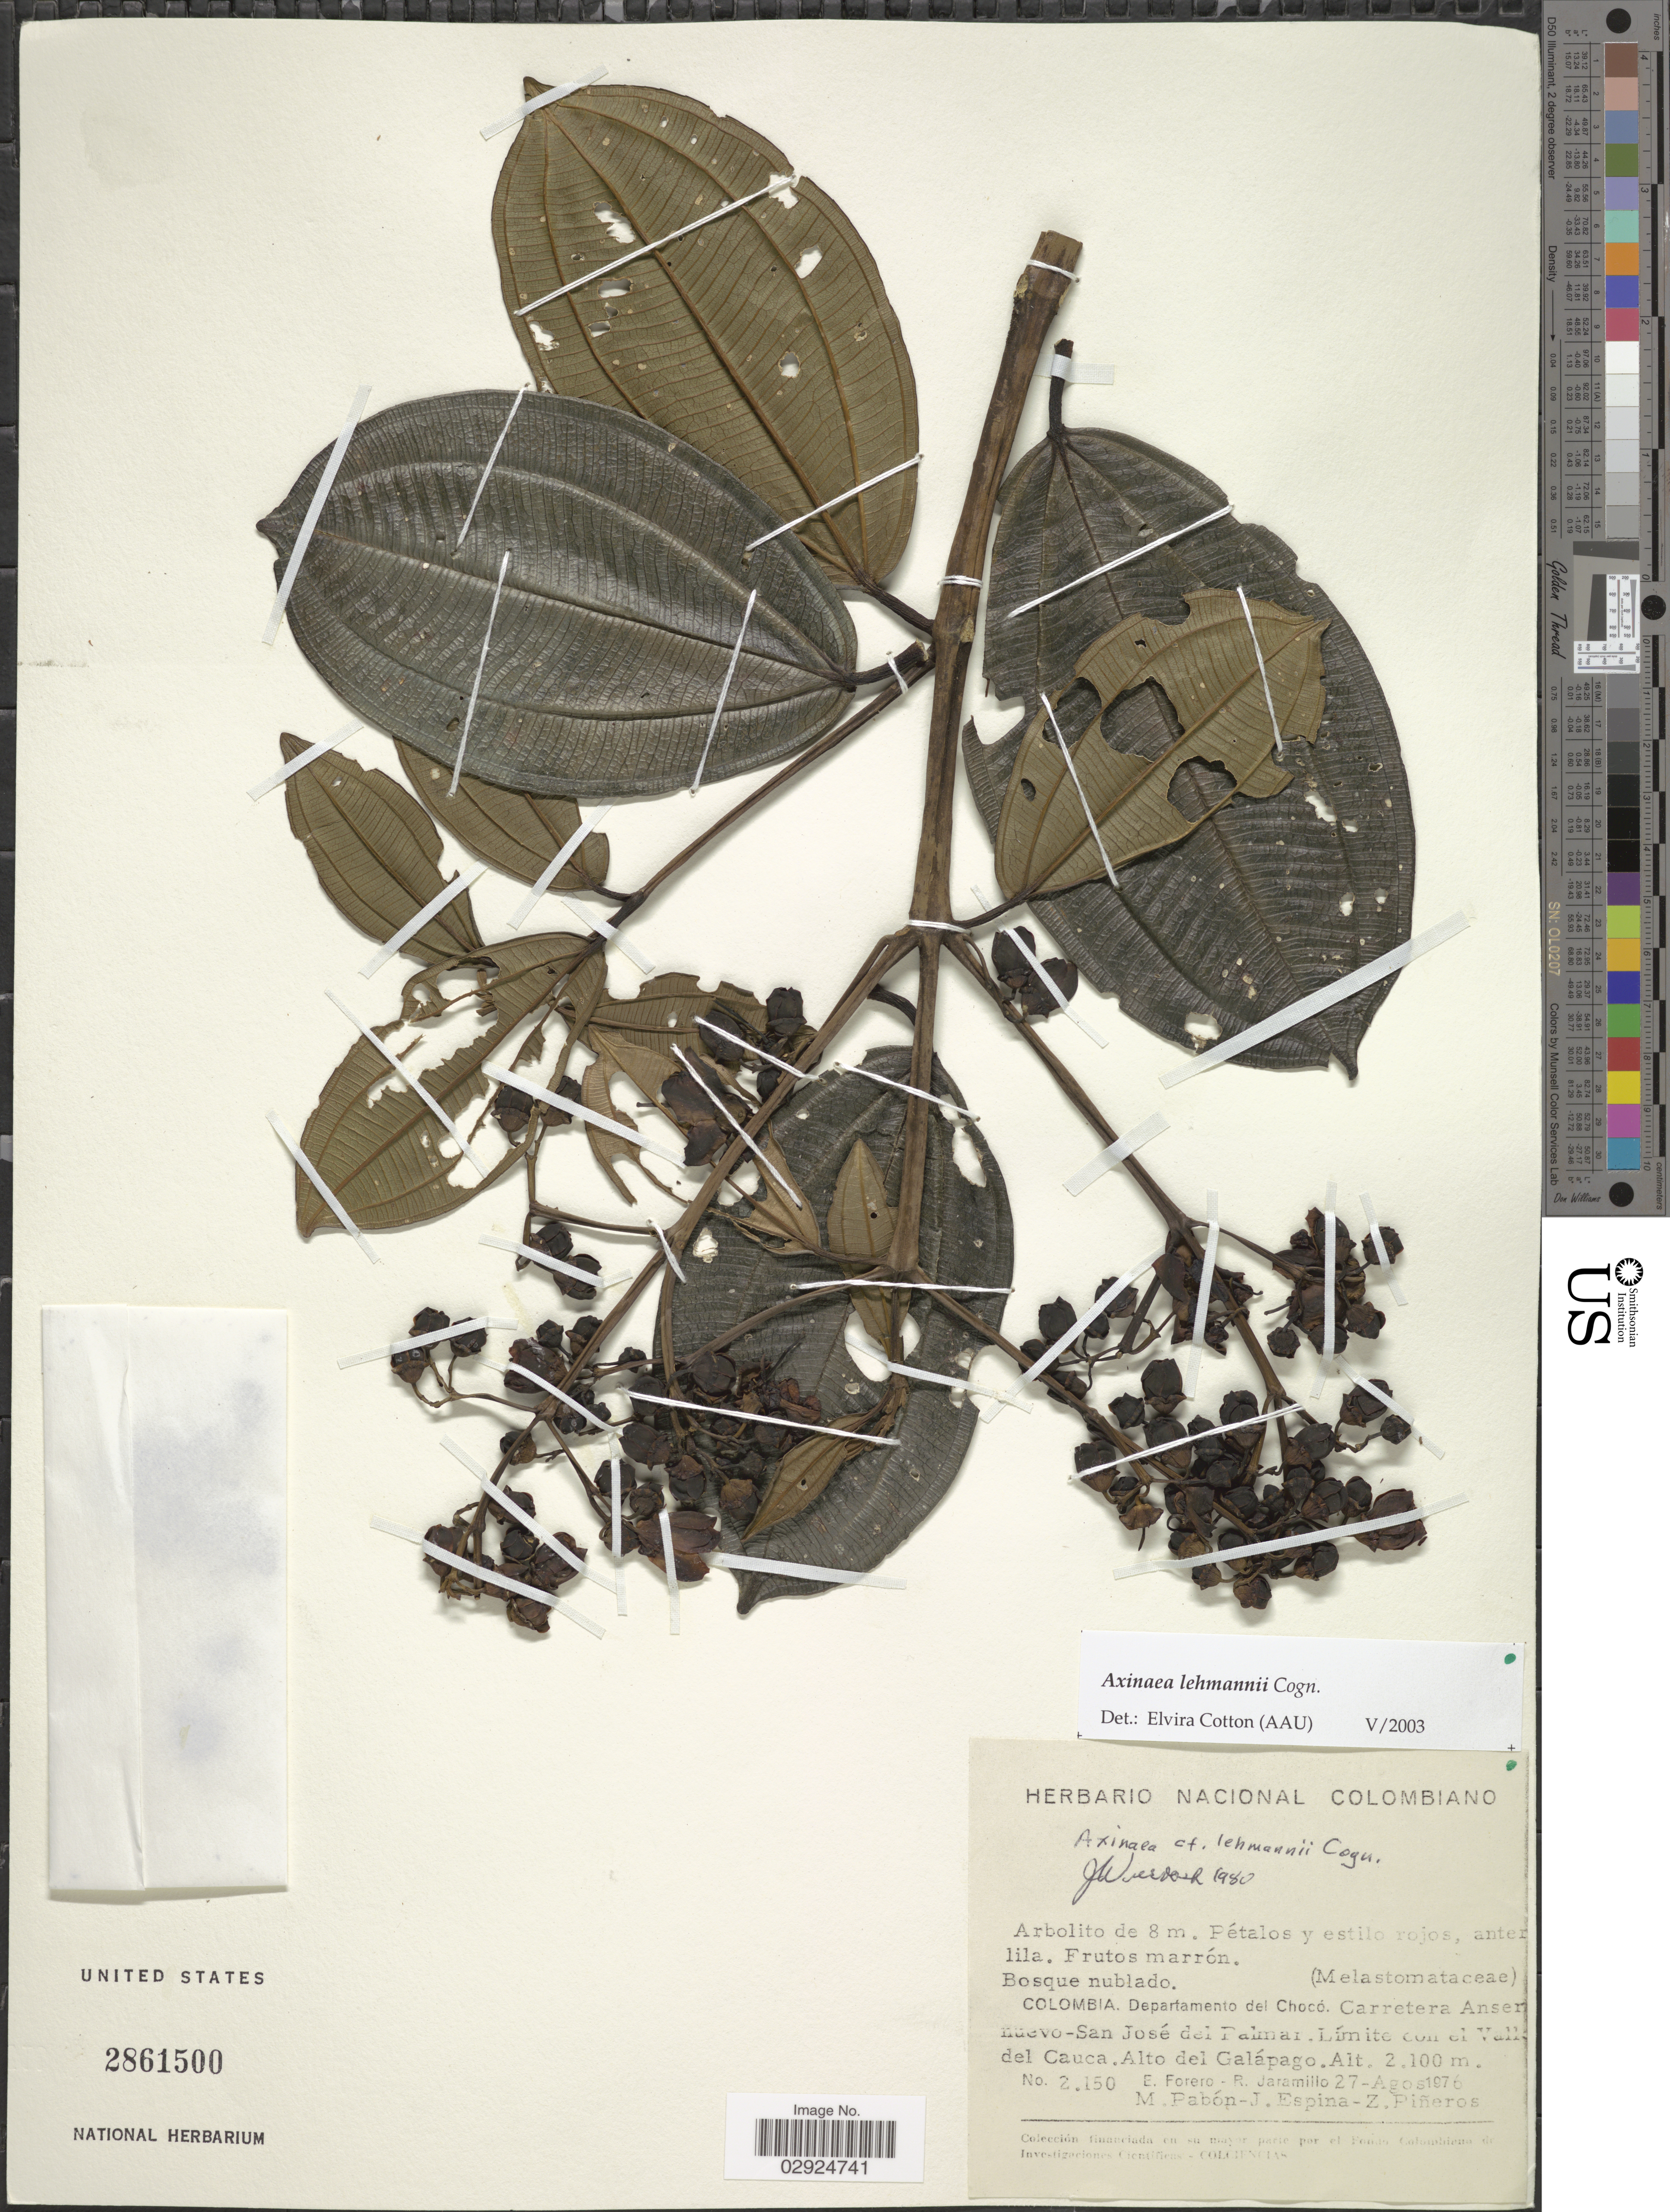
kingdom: Plantae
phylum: Tracheophyta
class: Magnoliopsida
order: Myrtales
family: Melastomataceae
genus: Axinaea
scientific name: Axinaea lehmannii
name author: Cogn.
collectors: E. Forero, R. Jaramillo, M. Pabon, J. Espina & Z. Piñeros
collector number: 2150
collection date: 1976-08-27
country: Colombia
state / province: Chocó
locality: Departamento del Chocó. Carretera Anser-nuevo-San José del Talmar. Límite con el Valle del Cauca. Alto del Galápago.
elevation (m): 2100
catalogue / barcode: US 2861500